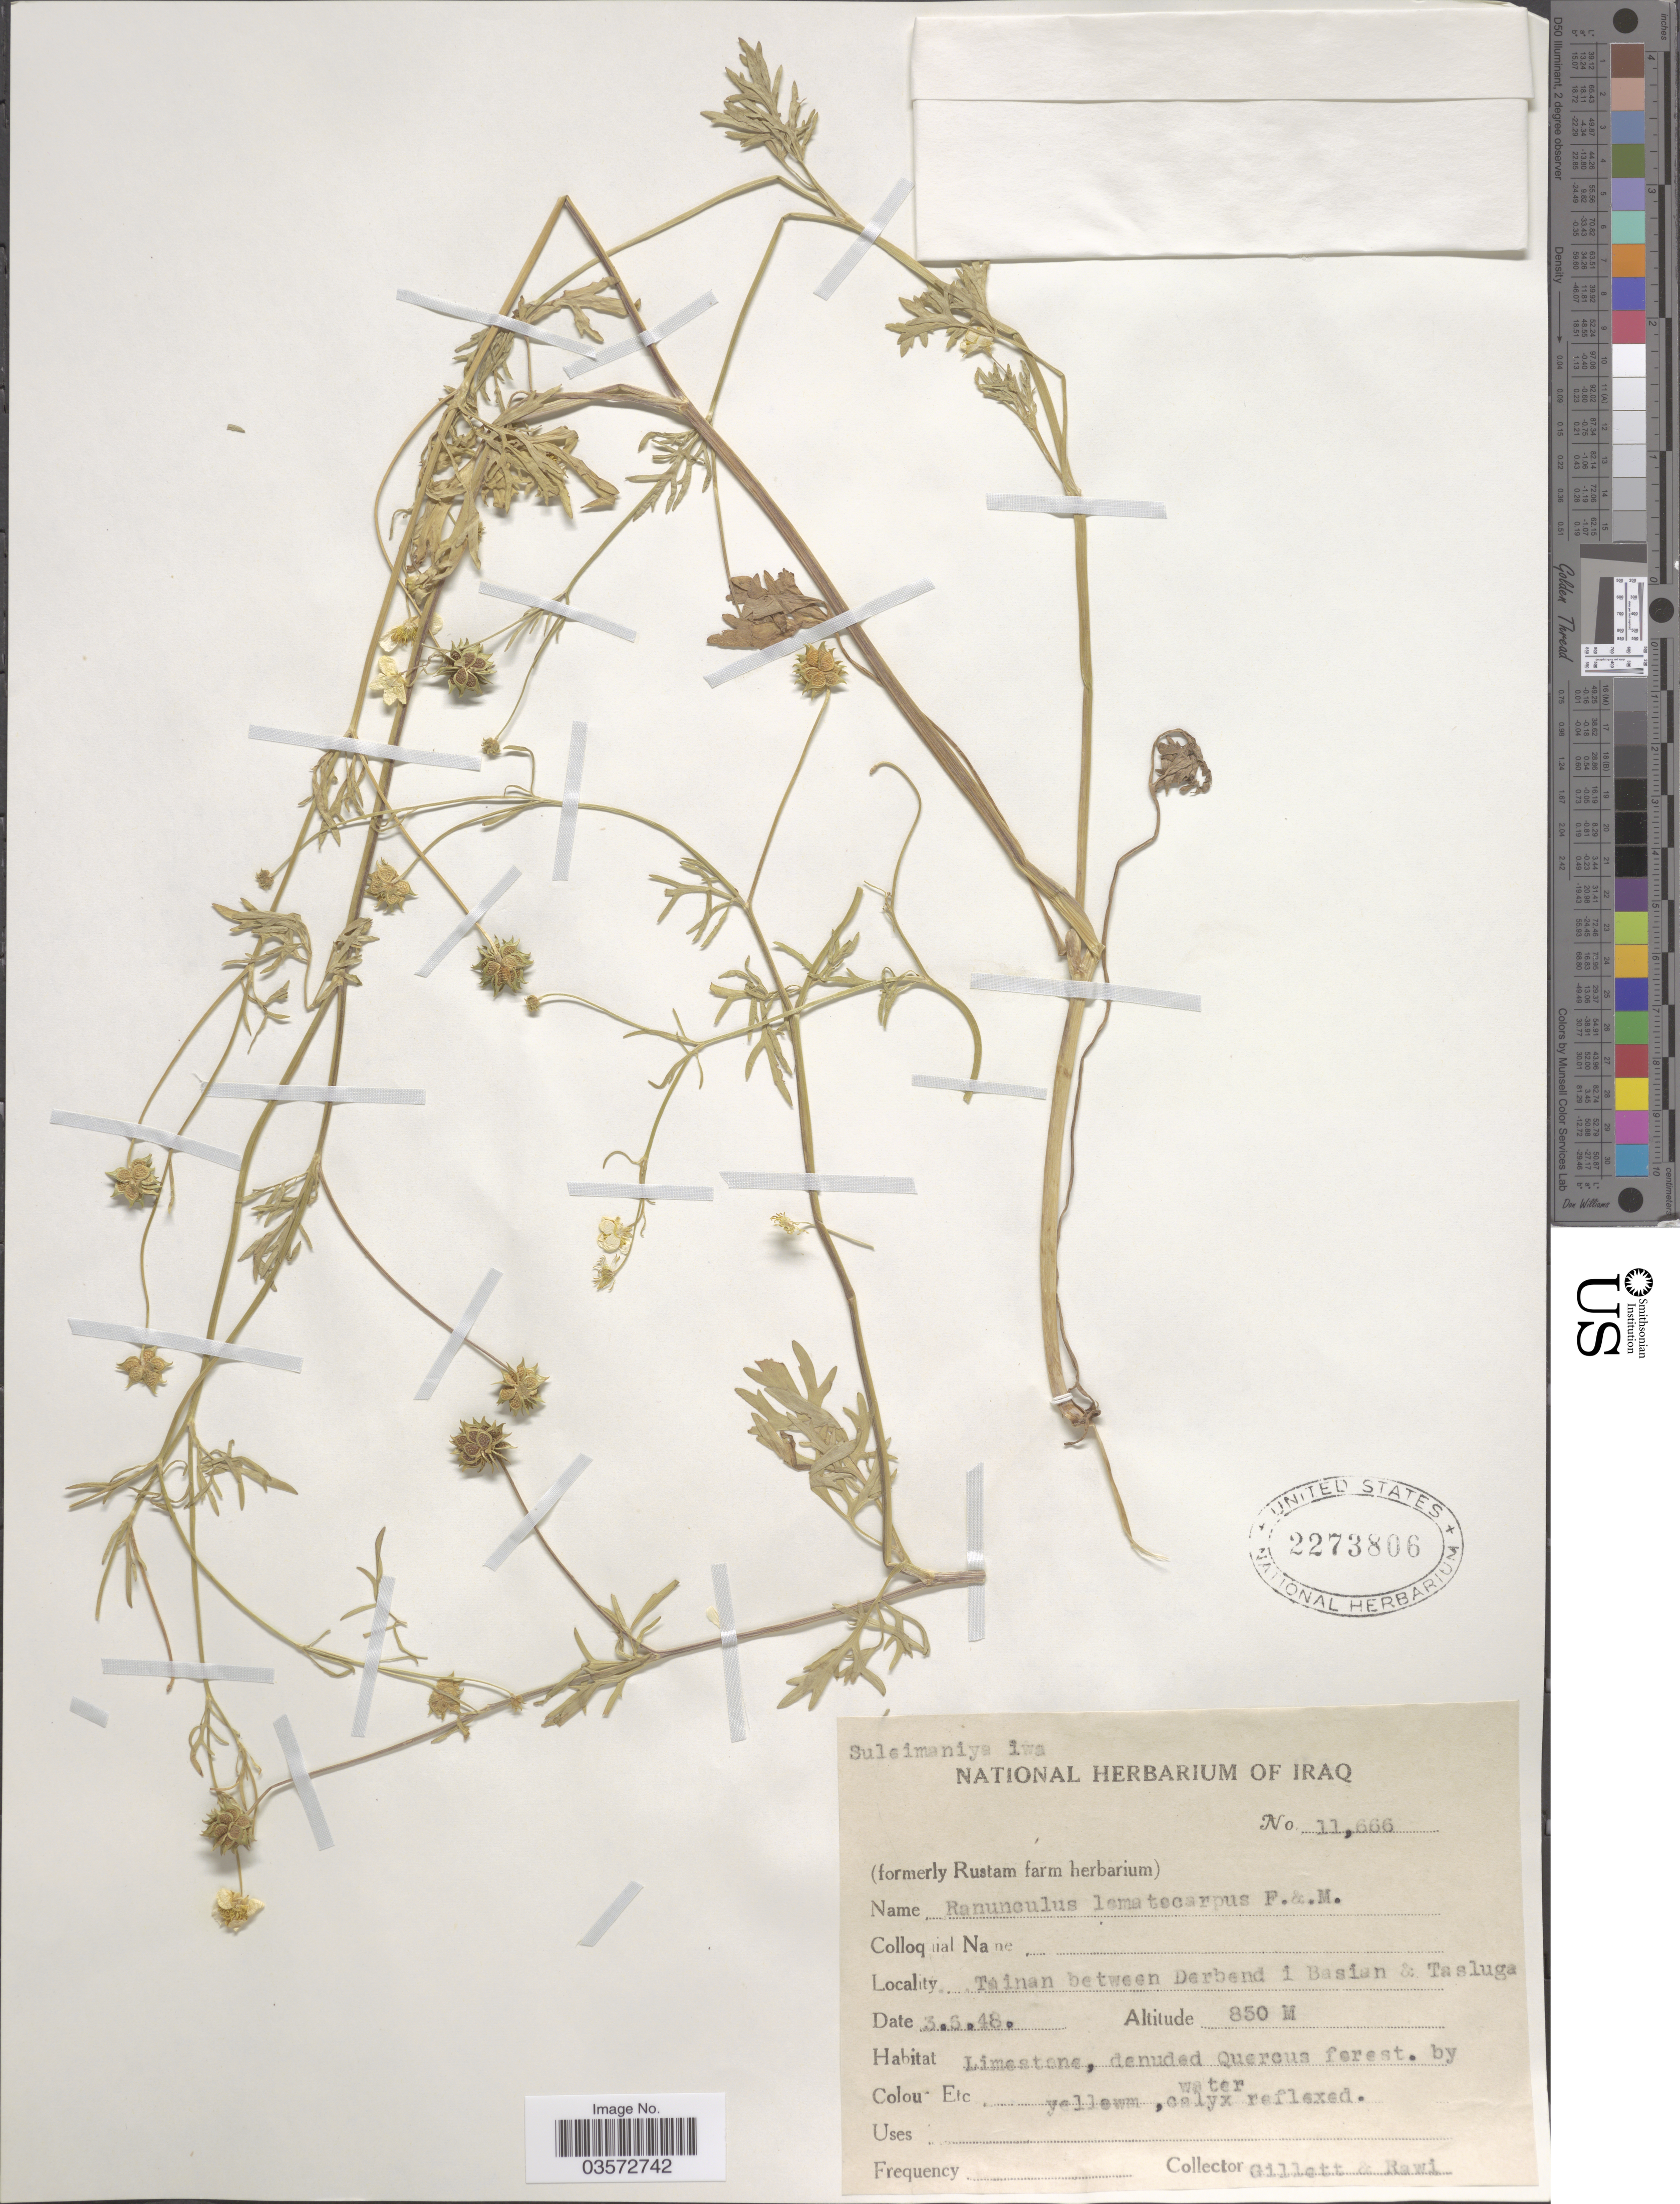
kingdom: Plantae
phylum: Tracheophyta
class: Magnoliopsida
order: Ranunculales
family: Ranunculaceae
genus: Ranunculus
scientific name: Ranunculus lomatocarpus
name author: Fisch. ex A. Spreng.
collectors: Gillett, -- & -. Rawi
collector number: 11666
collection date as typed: Transcribed d/m/y: 3/5/48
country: Iraq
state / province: As Sulaymānīyah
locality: Tainan between Derbend i Basian & Tasluga.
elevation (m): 850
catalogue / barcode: US 2273806